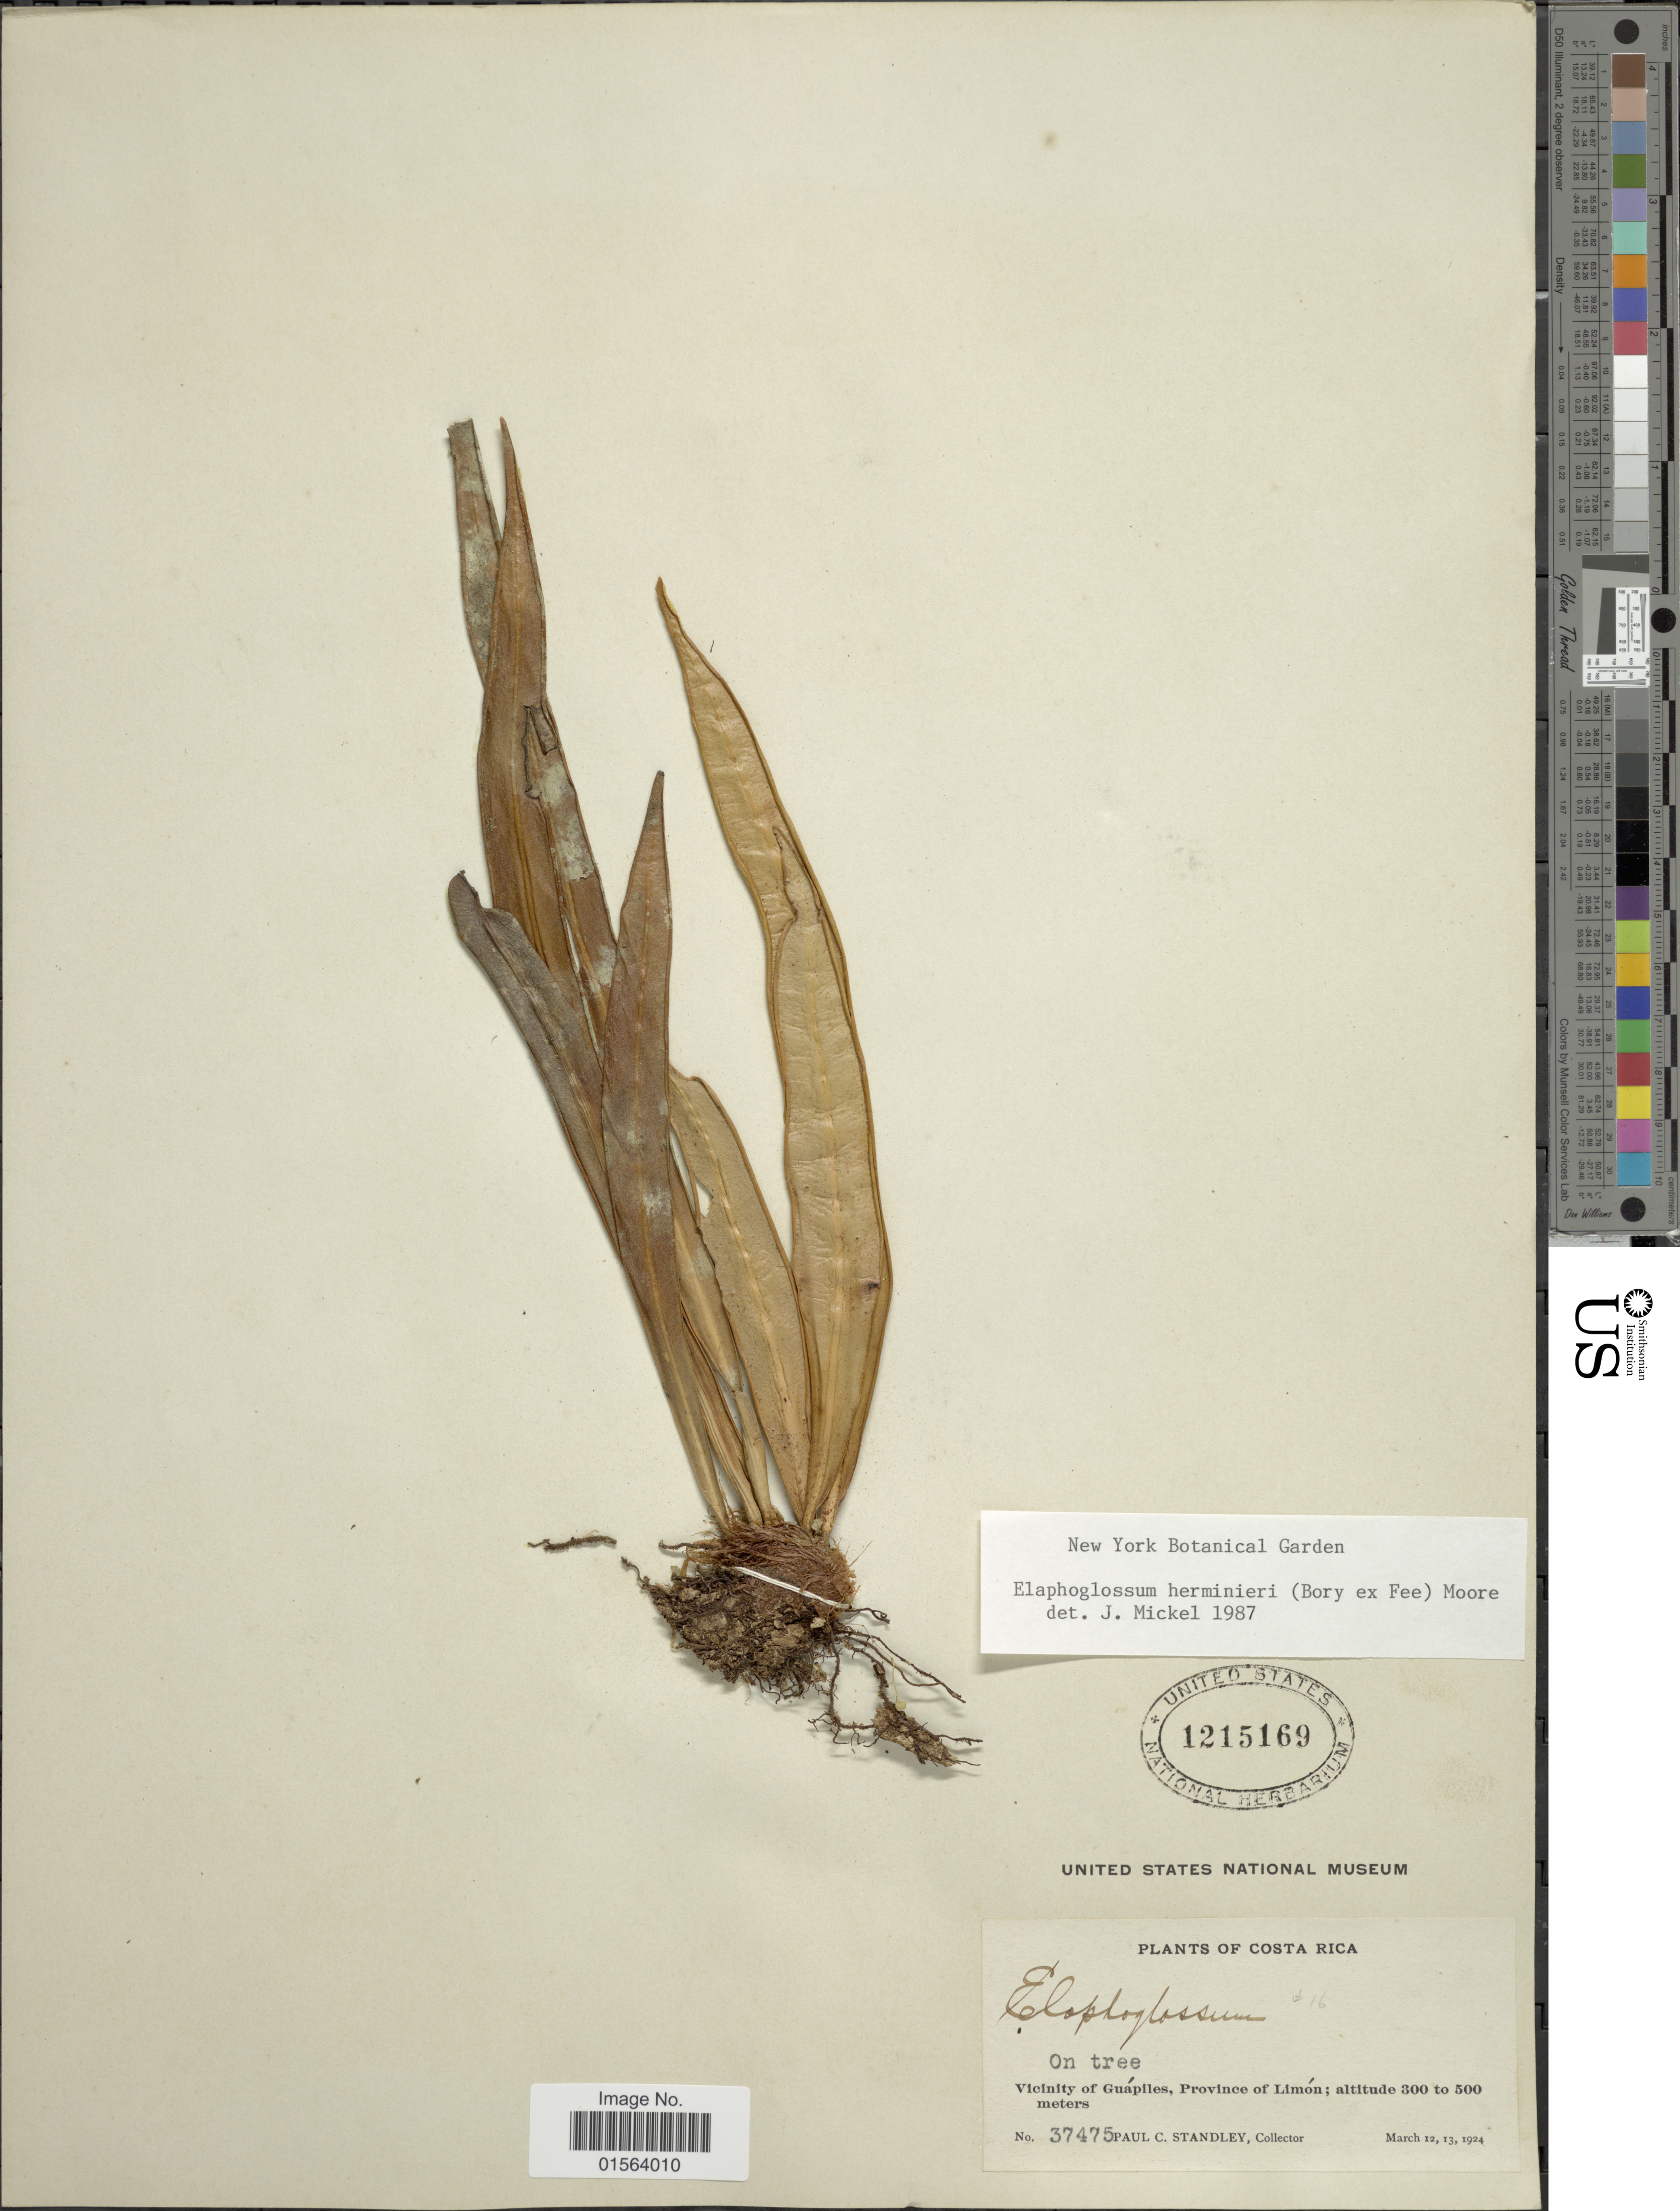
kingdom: Plantae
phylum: Tracheophyta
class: Polypodiopsida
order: Polypodiales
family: Dryopteridaceae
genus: Elaphoglossum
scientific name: Elaphoglossum herminieri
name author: (Bory & Fée) T. Moore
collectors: P. C. Standley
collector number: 37475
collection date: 1924-03-12/1924-03-13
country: Costa Rica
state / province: Limón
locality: Vicinity of Guapiles, Province of Limon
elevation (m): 300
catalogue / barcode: US 1215169